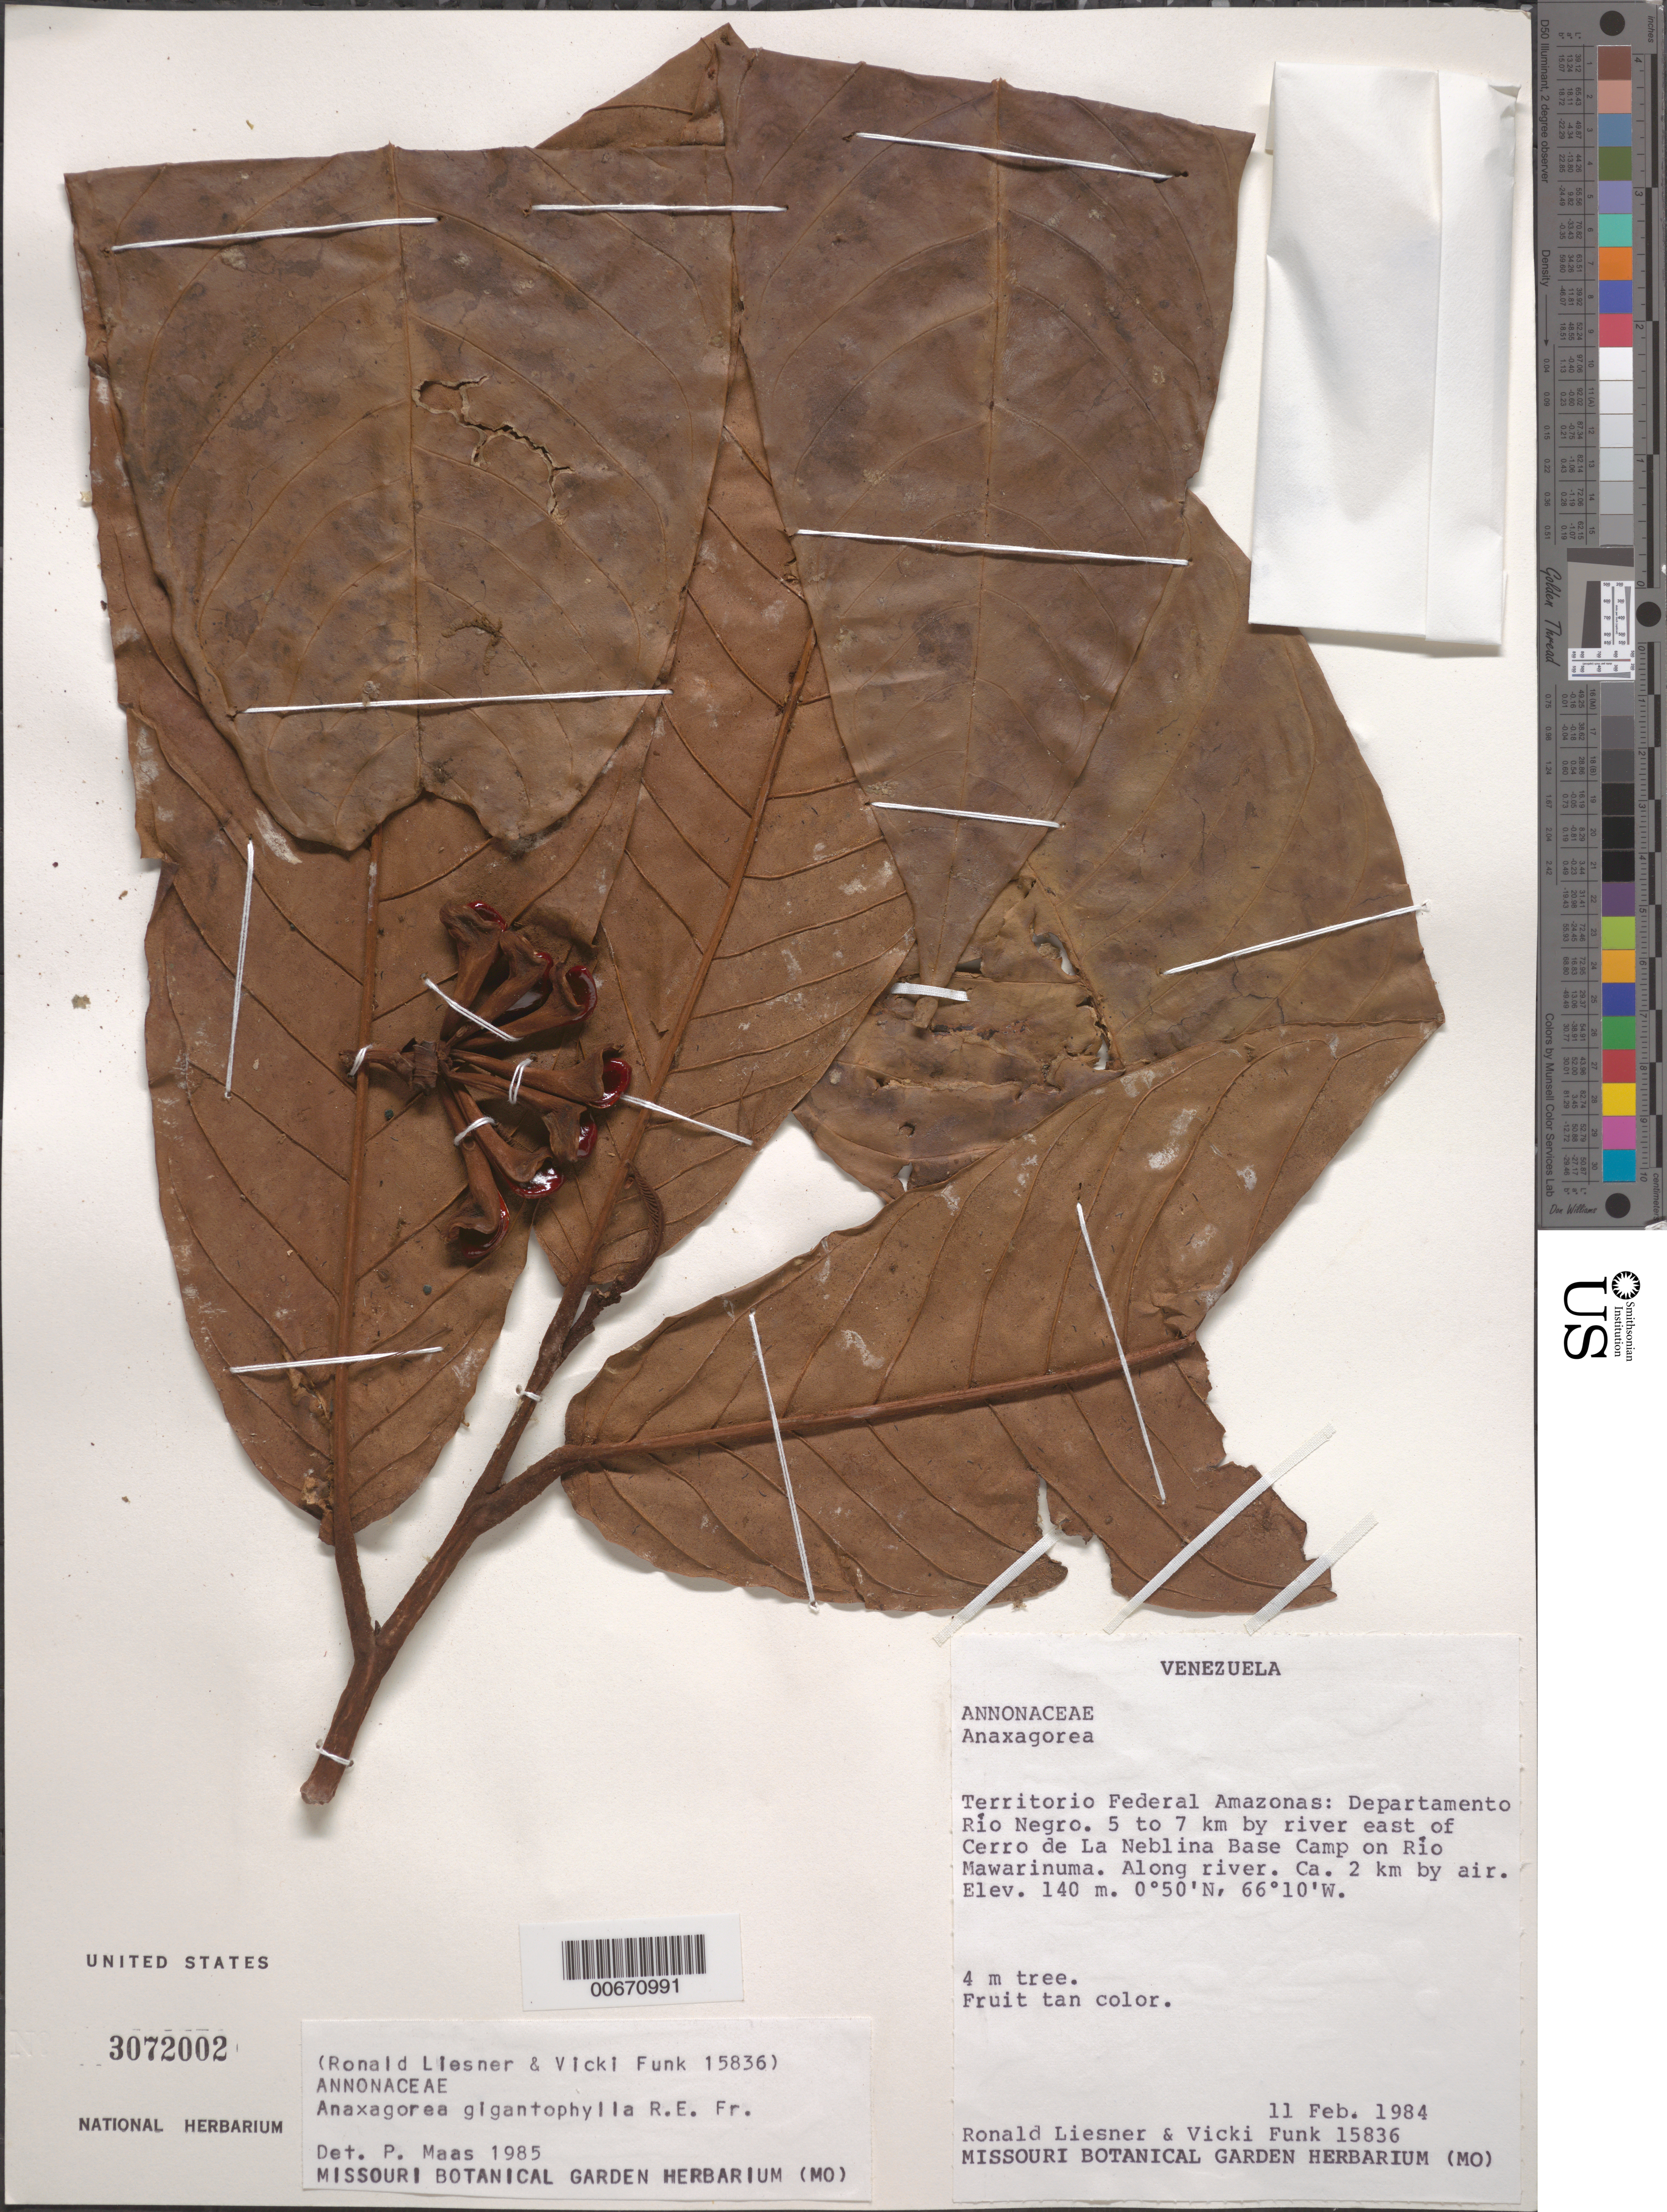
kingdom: Plantae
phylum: Tracheophyta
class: Magnoliopsida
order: Magnoliales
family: Annonaceae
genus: Anaxagorea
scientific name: Anaxagorea gigantophylla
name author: R.E. Fr.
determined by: Maas, Paul J. M.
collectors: R. L. Liesner & V. Funk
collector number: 15836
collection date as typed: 11-Feb-84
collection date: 1984-02-11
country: Venezuela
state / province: Amazonas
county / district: Río Negro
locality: Río Mawarinuma, 5-7 km E by river of Cerro de La Neblina Base Camp; ca. 2 km by air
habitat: Along river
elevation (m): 140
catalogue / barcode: US 3072002